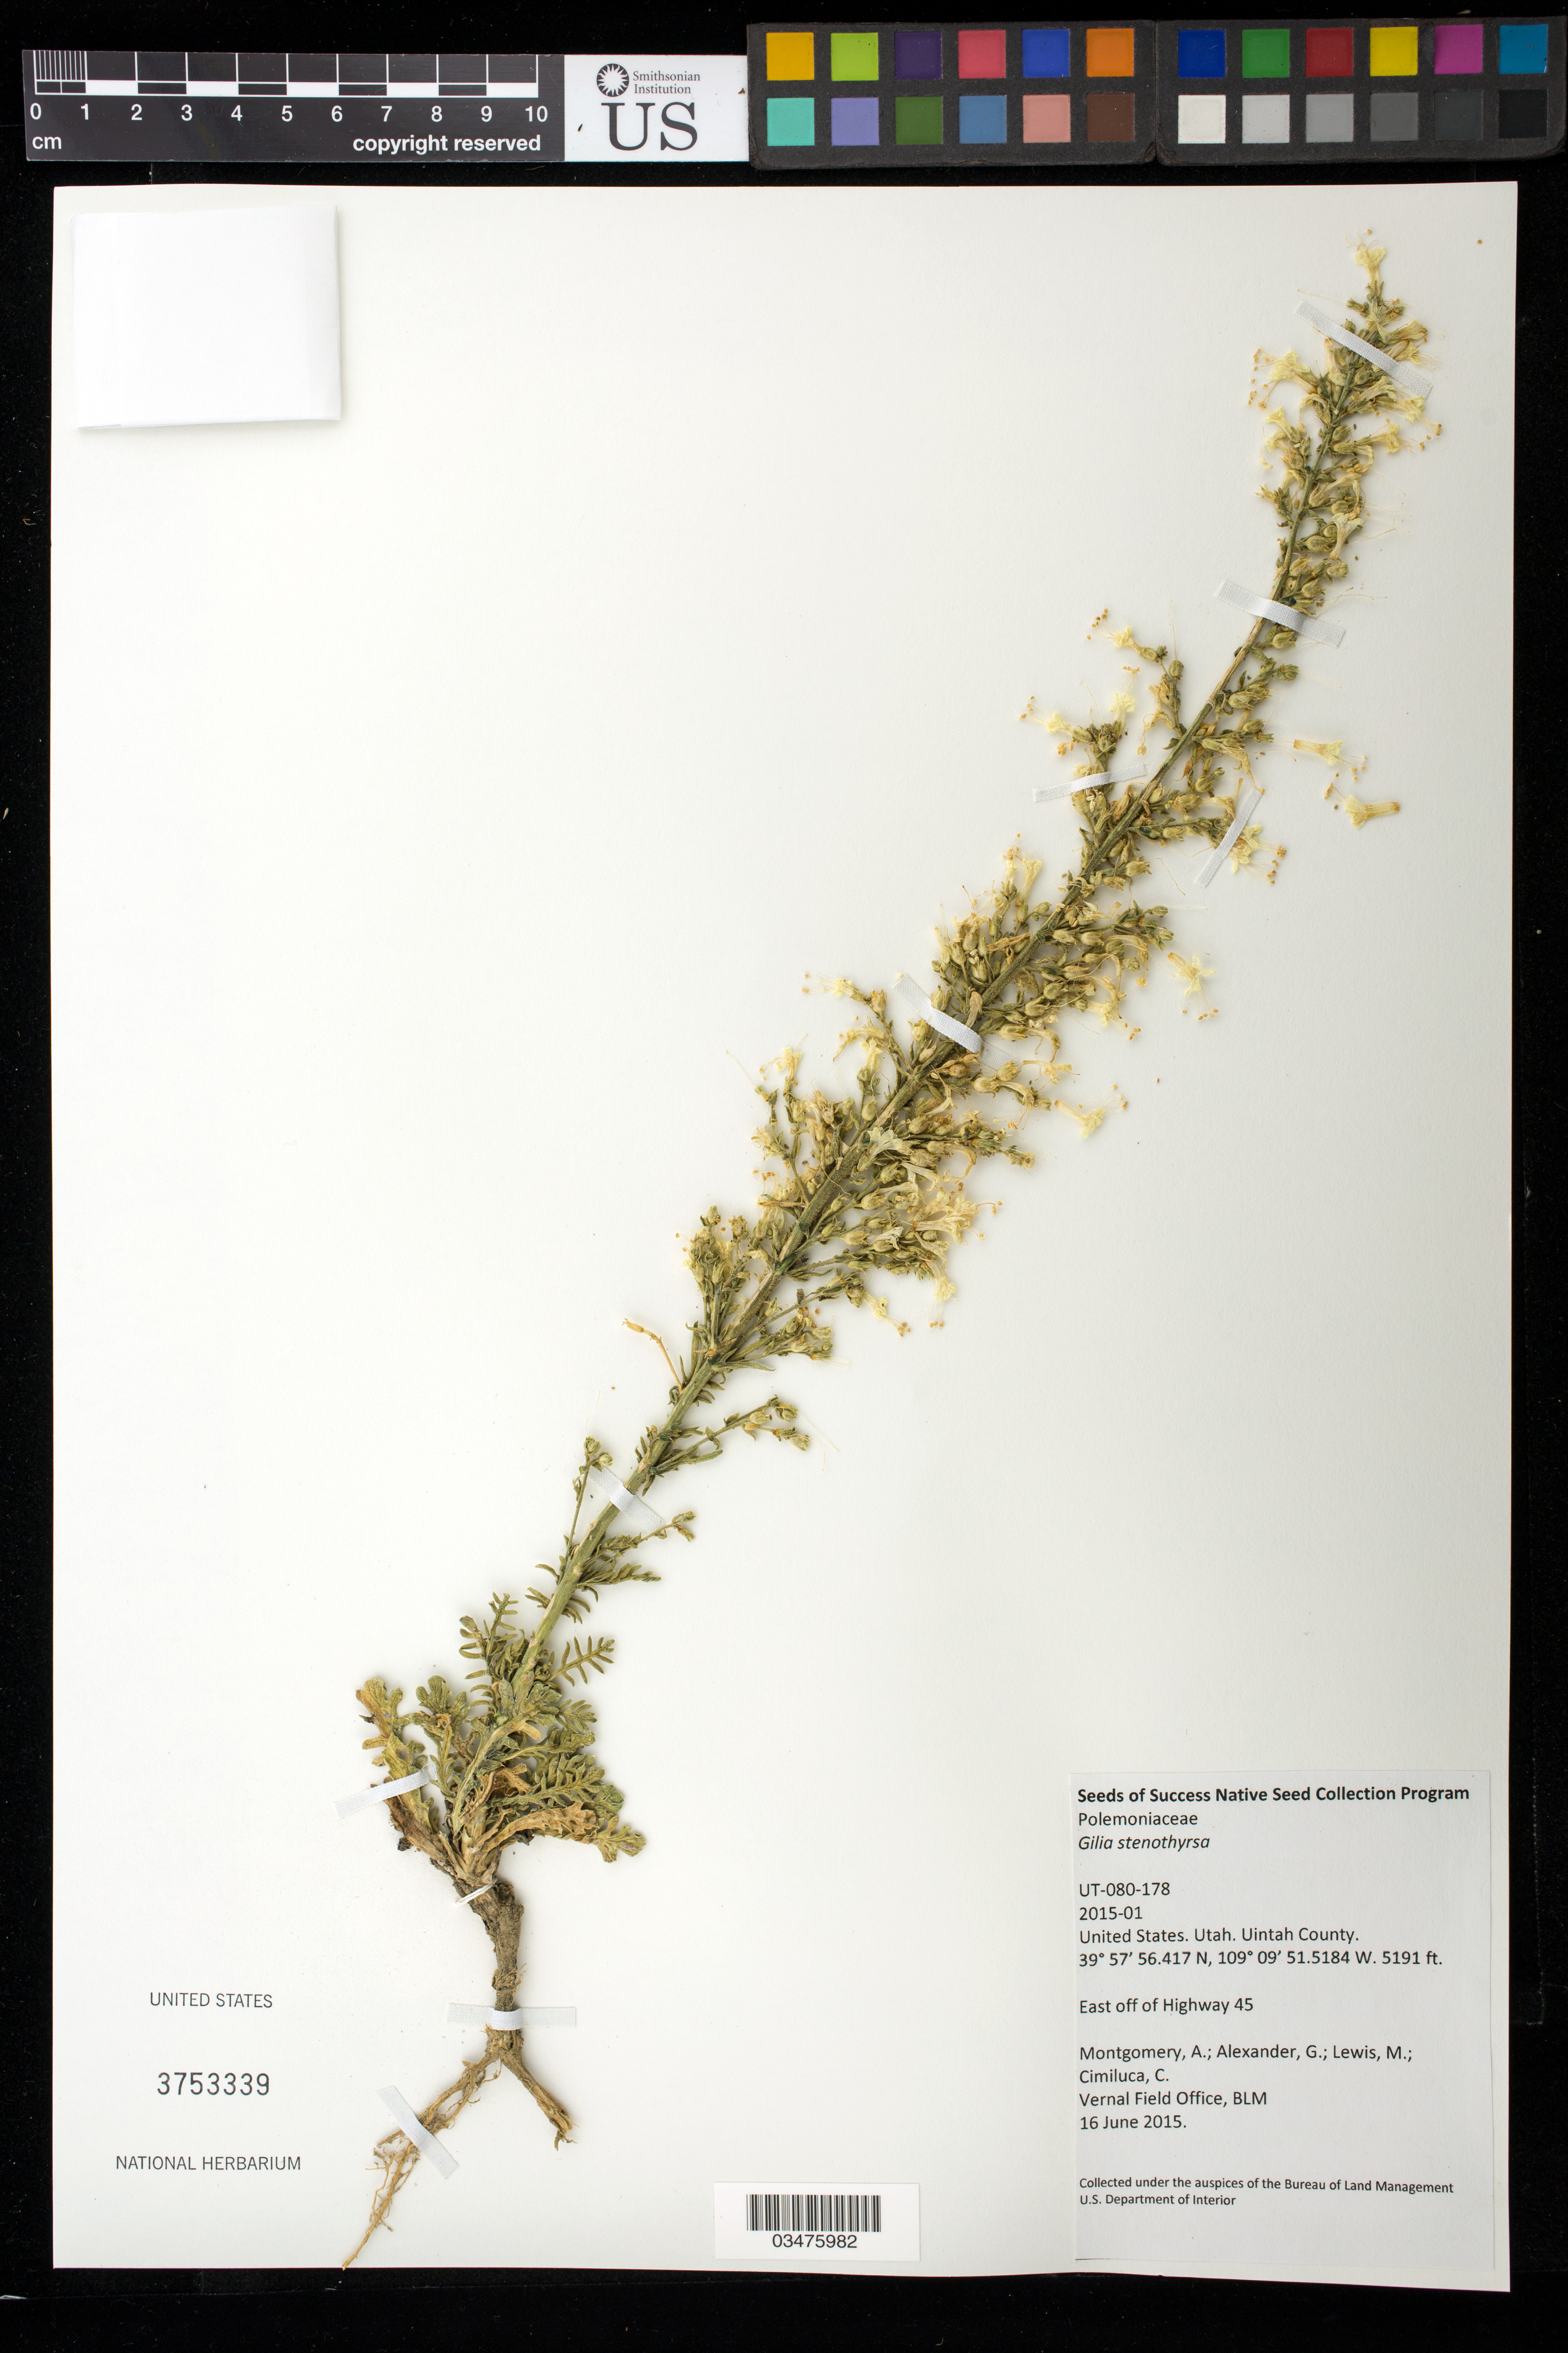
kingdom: Plantae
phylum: Tracheophyta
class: Magnoliopsida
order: Ericales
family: Polemoniaceae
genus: Gilia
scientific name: Gilia stenothyrsa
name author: A. Gray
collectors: A. Montgomery, M. Lewis, G. Alexander & C. Cimiluca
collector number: UT-080-178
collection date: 2015-06-16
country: United States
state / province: Utah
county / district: Uintah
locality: East off of Hwy 45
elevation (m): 1582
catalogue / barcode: US 3753339